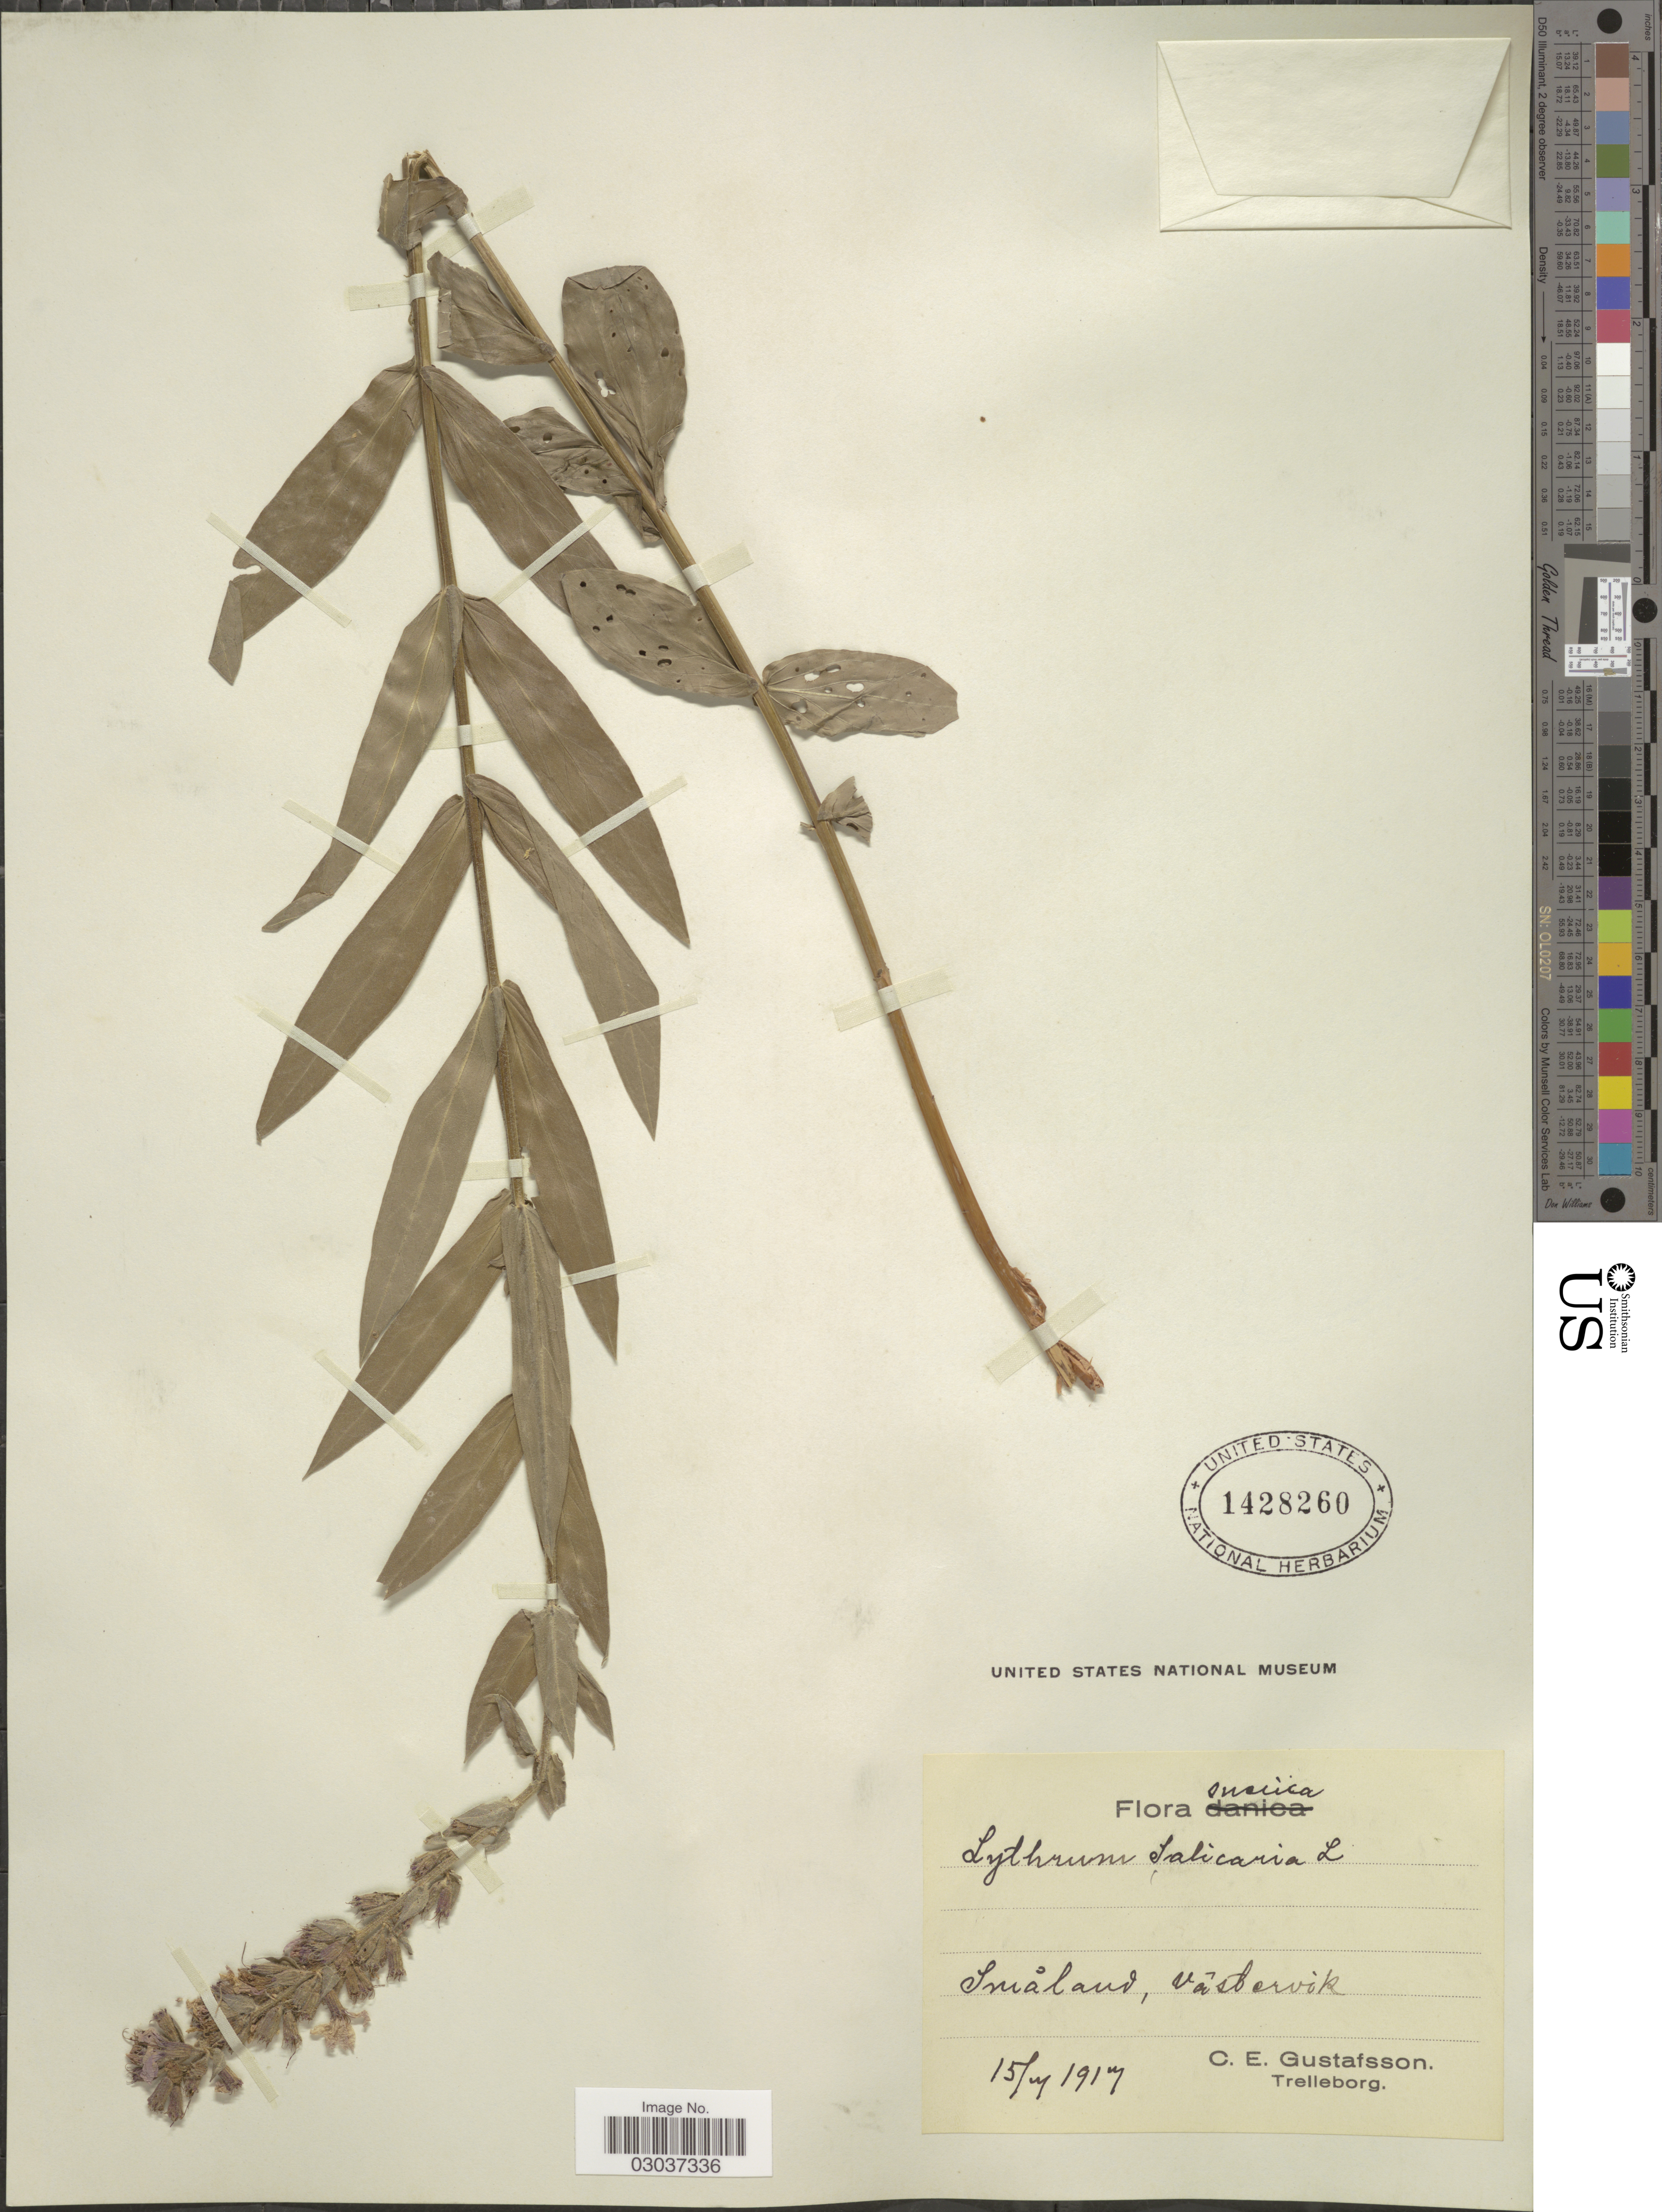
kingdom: Plantae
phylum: Tracheophyta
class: Magnoliopsida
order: Myrtales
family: Lythraceae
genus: Lythrum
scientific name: Lythrum salicaria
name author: L.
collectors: C. Gustafsson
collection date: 1917-07-15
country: Sweden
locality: Imaland, vastervok.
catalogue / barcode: US 1428260